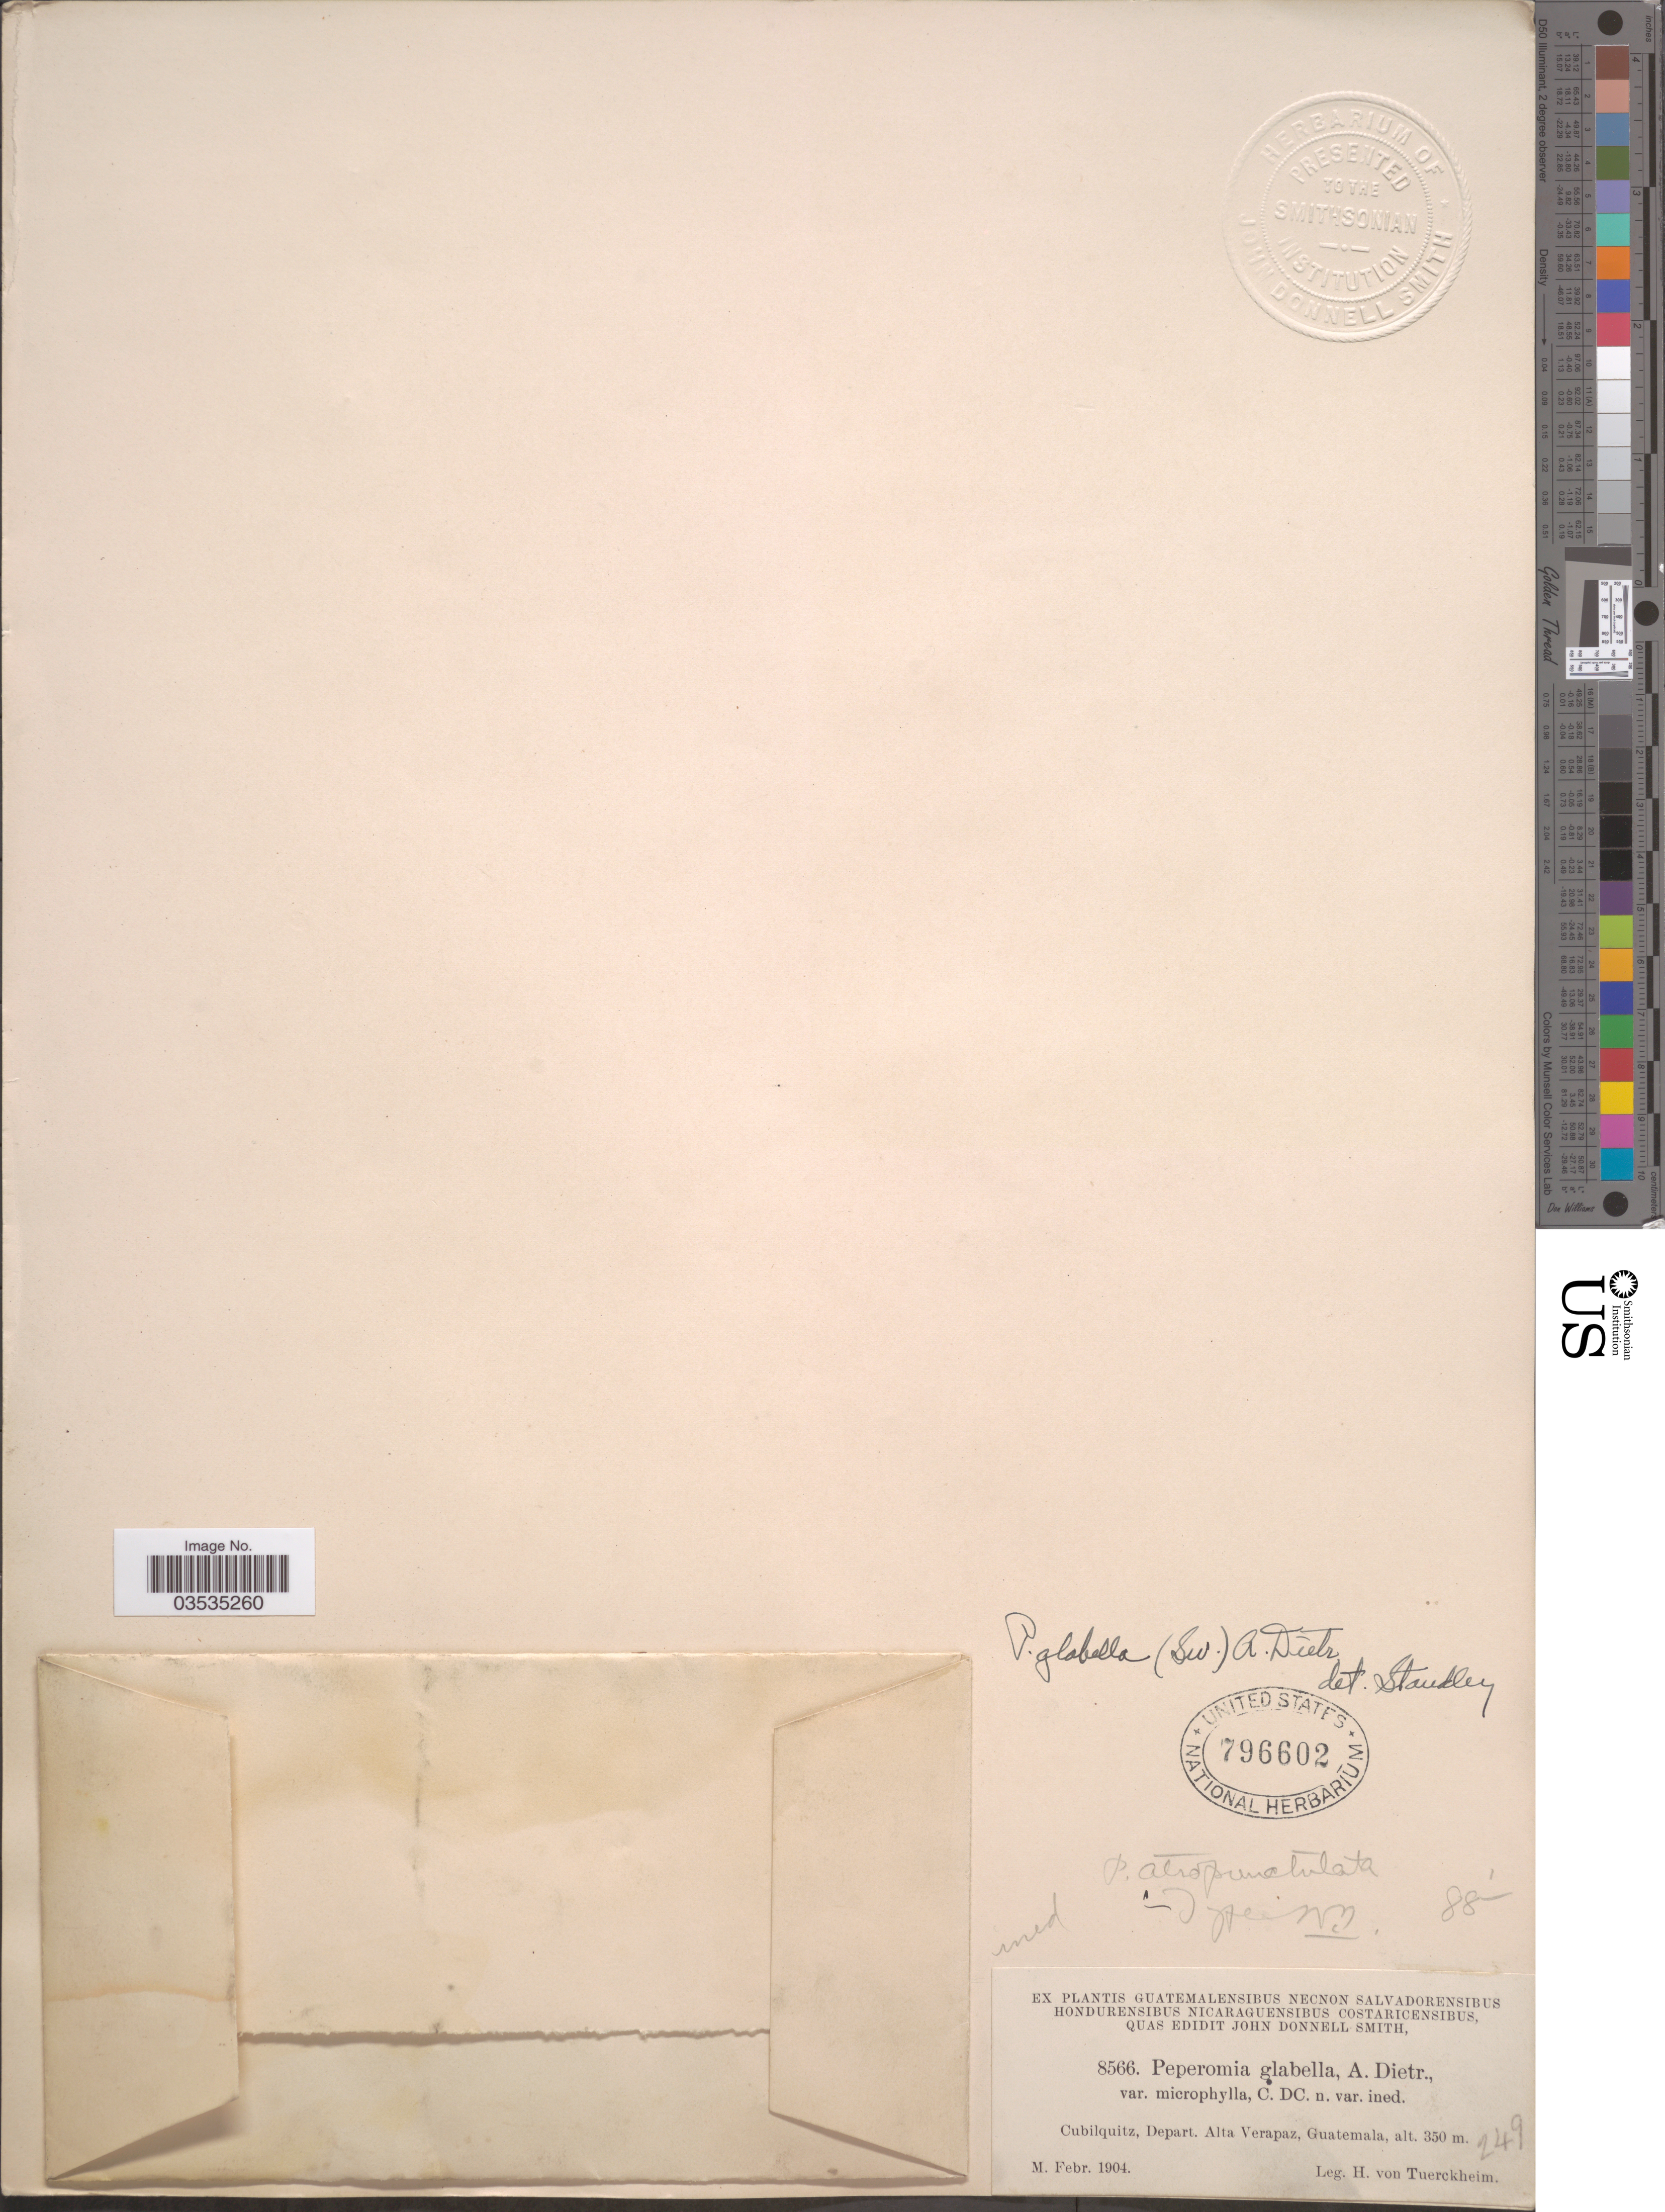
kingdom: Plantae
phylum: Tracheophyta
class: Magnoliopsida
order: Piperales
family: Piperaceae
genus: Peperomia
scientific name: Peperomia glabella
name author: (Sw.) A. Dietr.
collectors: H. von Türckheim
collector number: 8566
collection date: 1904-02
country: Guatemala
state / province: Alta Verapaz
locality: Cubilquitz, Depart. Alta Verapaz.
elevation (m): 350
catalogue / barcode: US 796602